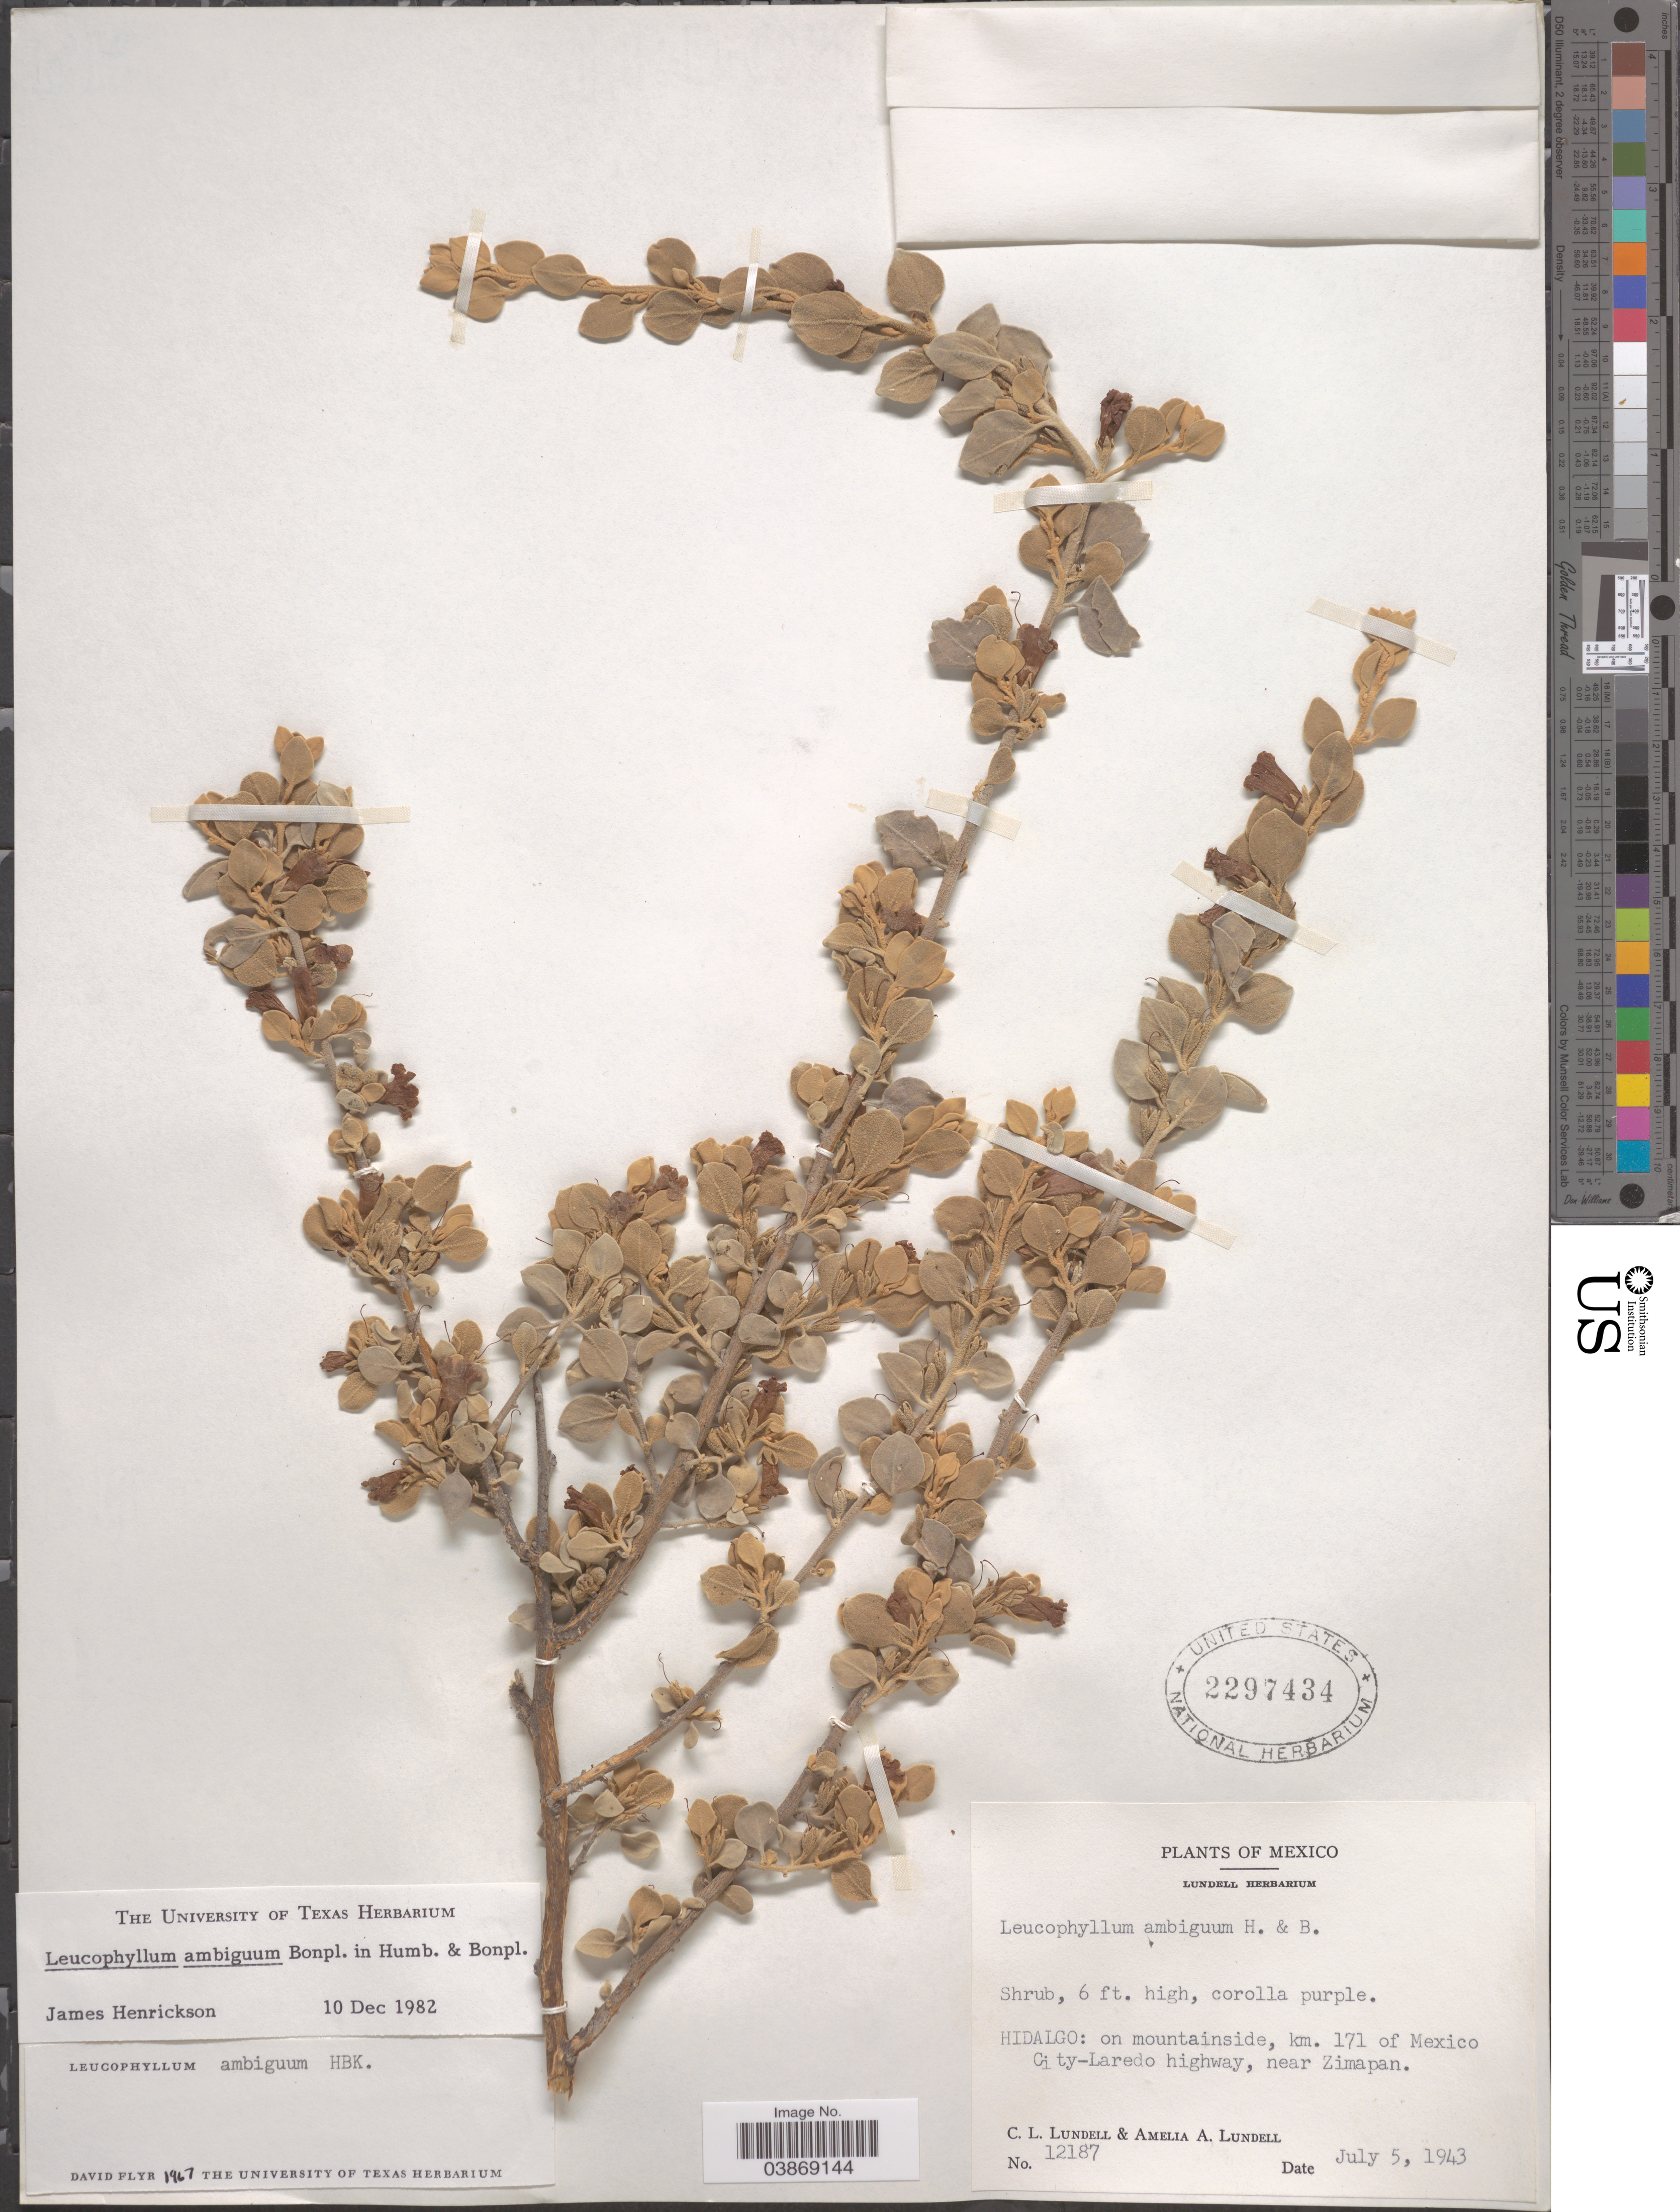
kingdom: Plantae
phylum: Tracheophyta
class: Magnoliopsida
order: Lamiales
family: Scrophulariaceae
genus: Leucophyllum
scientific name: Leucophyllum ambiguum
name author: Bonpl.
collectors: C. L. Lundell & A. A. Lundell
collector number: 12187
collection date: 1943-07-05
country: Mexico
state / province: Hidalgo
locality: On mountainside, km. 171 of Mexico City-Laredo highway, near Zimapan.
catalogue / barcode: US 2297434